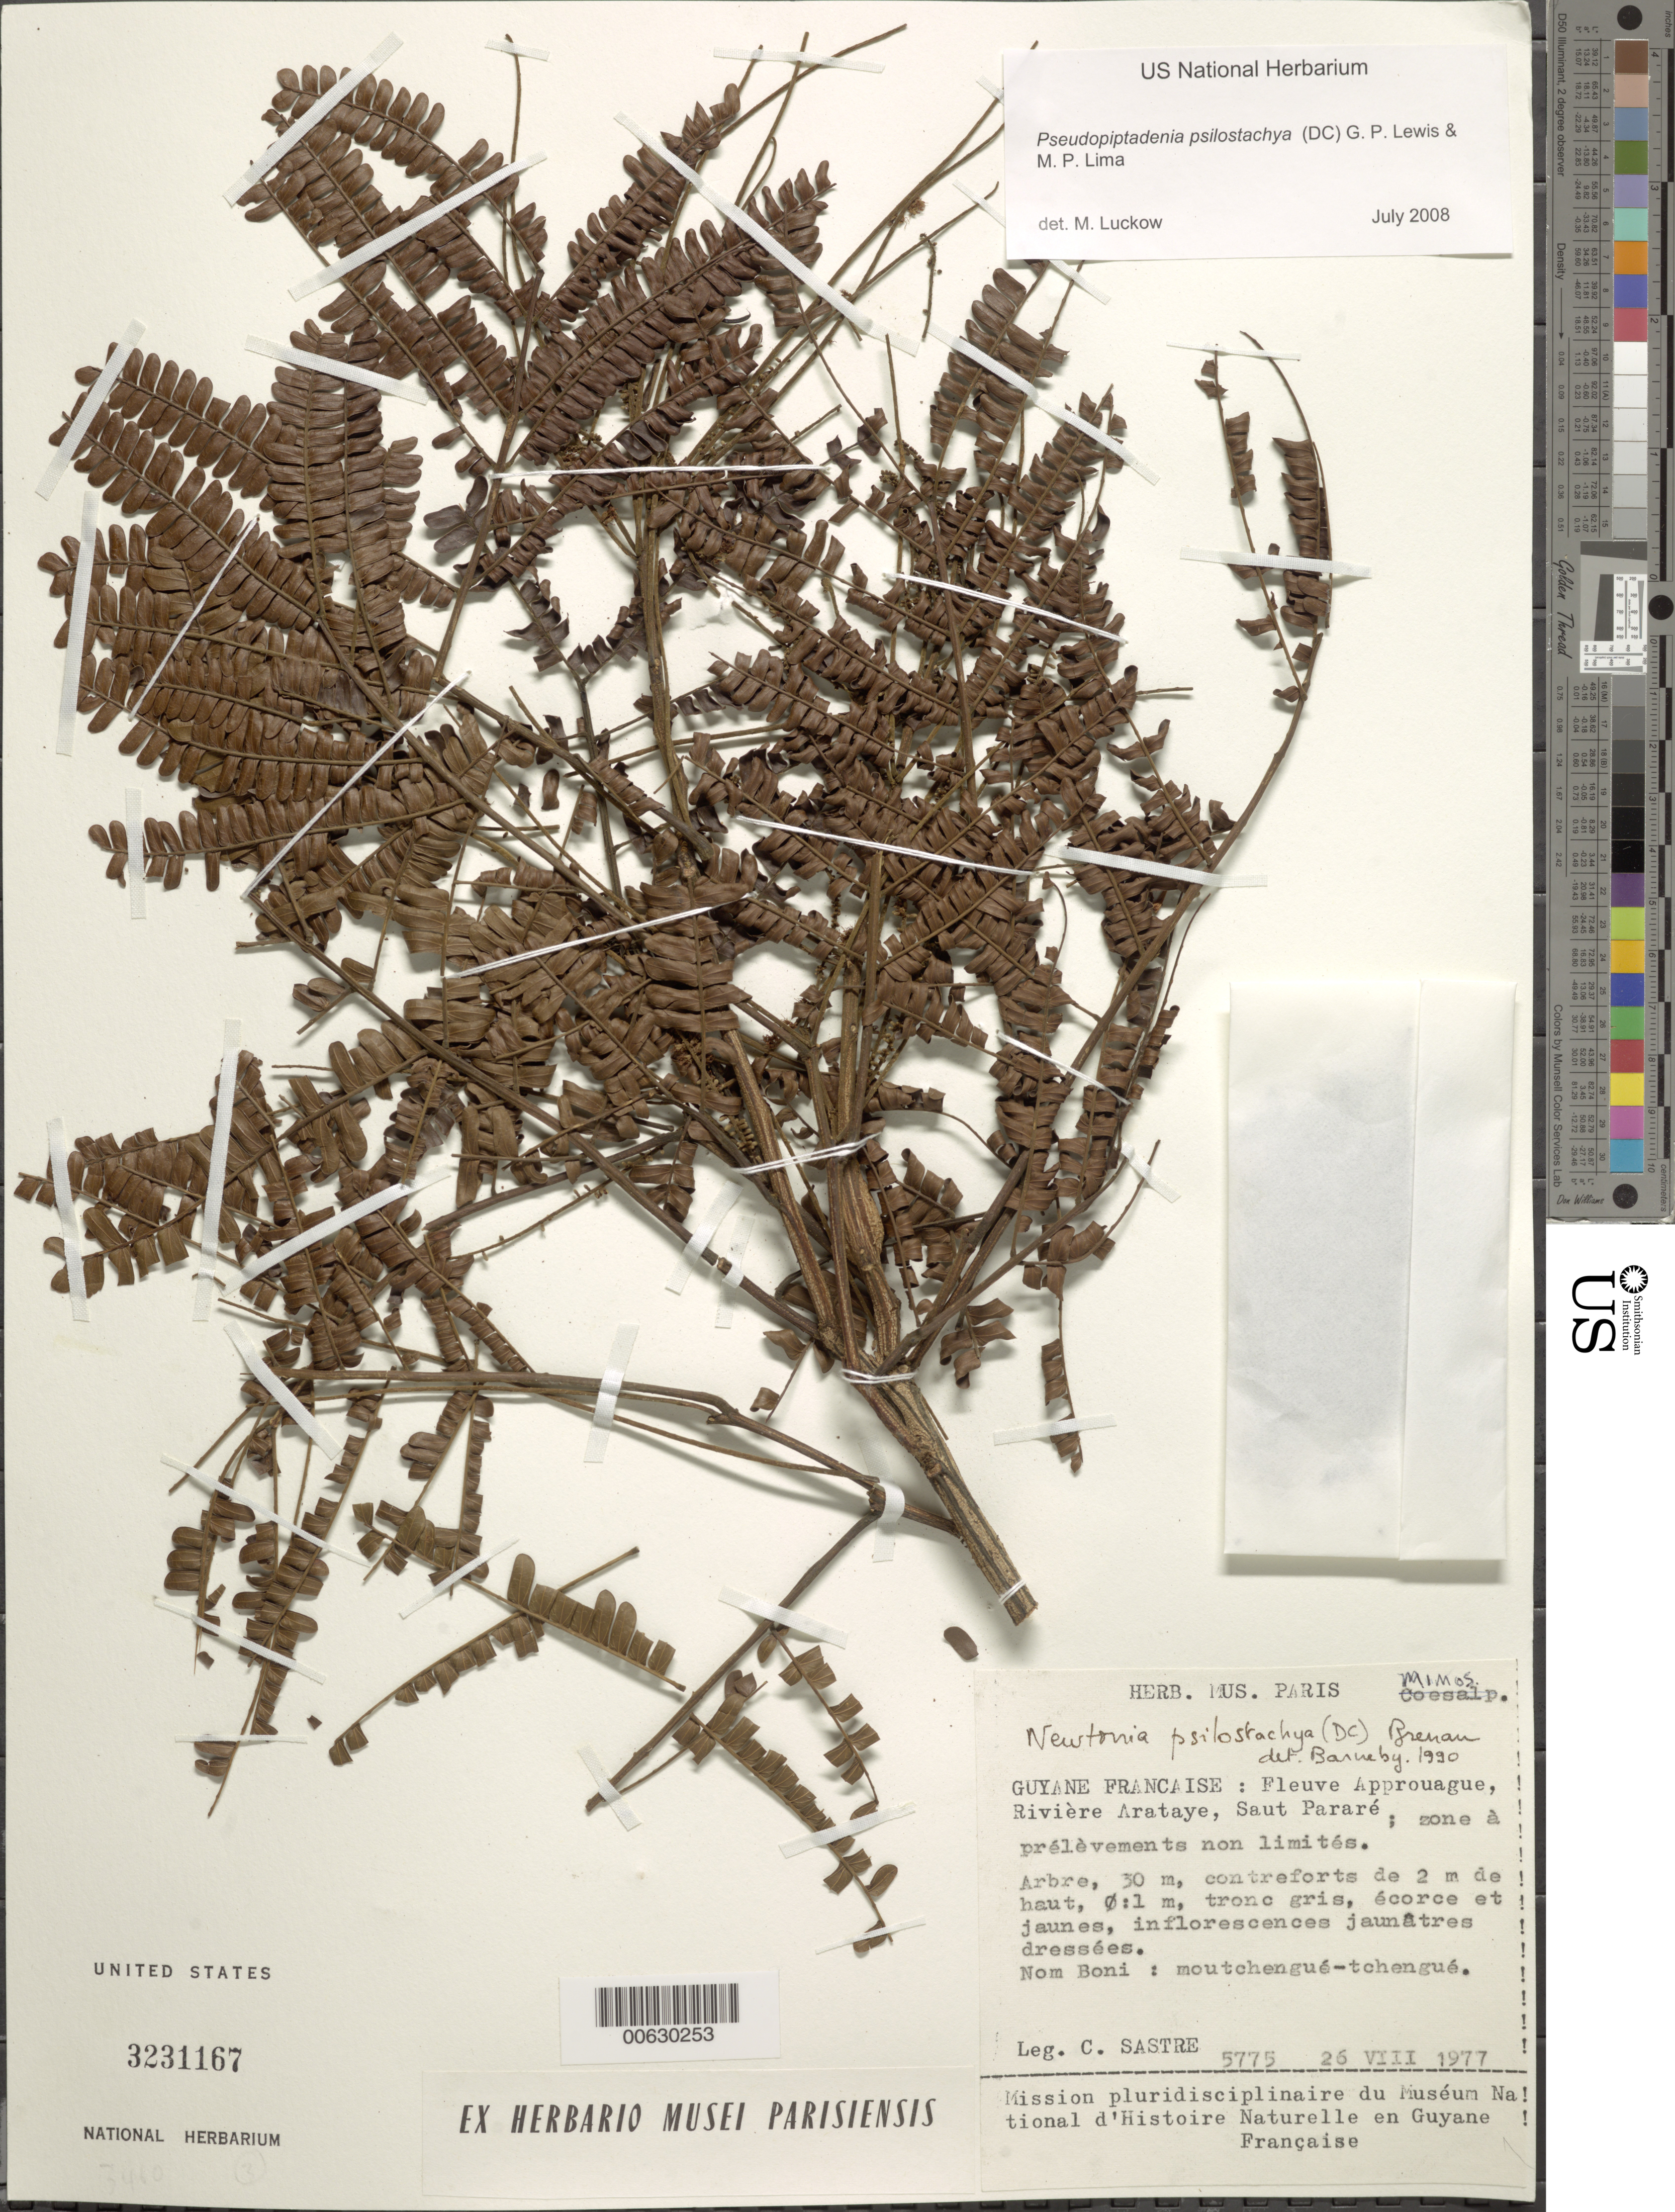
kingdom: Plantae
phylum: Tracheophyta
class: Magnoliopsida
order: Fabales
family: Fabaceae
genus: Marlimorimia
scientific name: Marlimorimia psilostachya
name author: (DC.) L.P. Queiroz & Marc.F. Simon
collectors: C. Sastre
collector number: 5775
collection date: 1977-08-26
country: French Guiana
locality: Guyane Francaise: Fleuve Approuague, Riviere Arataye, Saut Parare.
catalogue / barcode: US 3231167